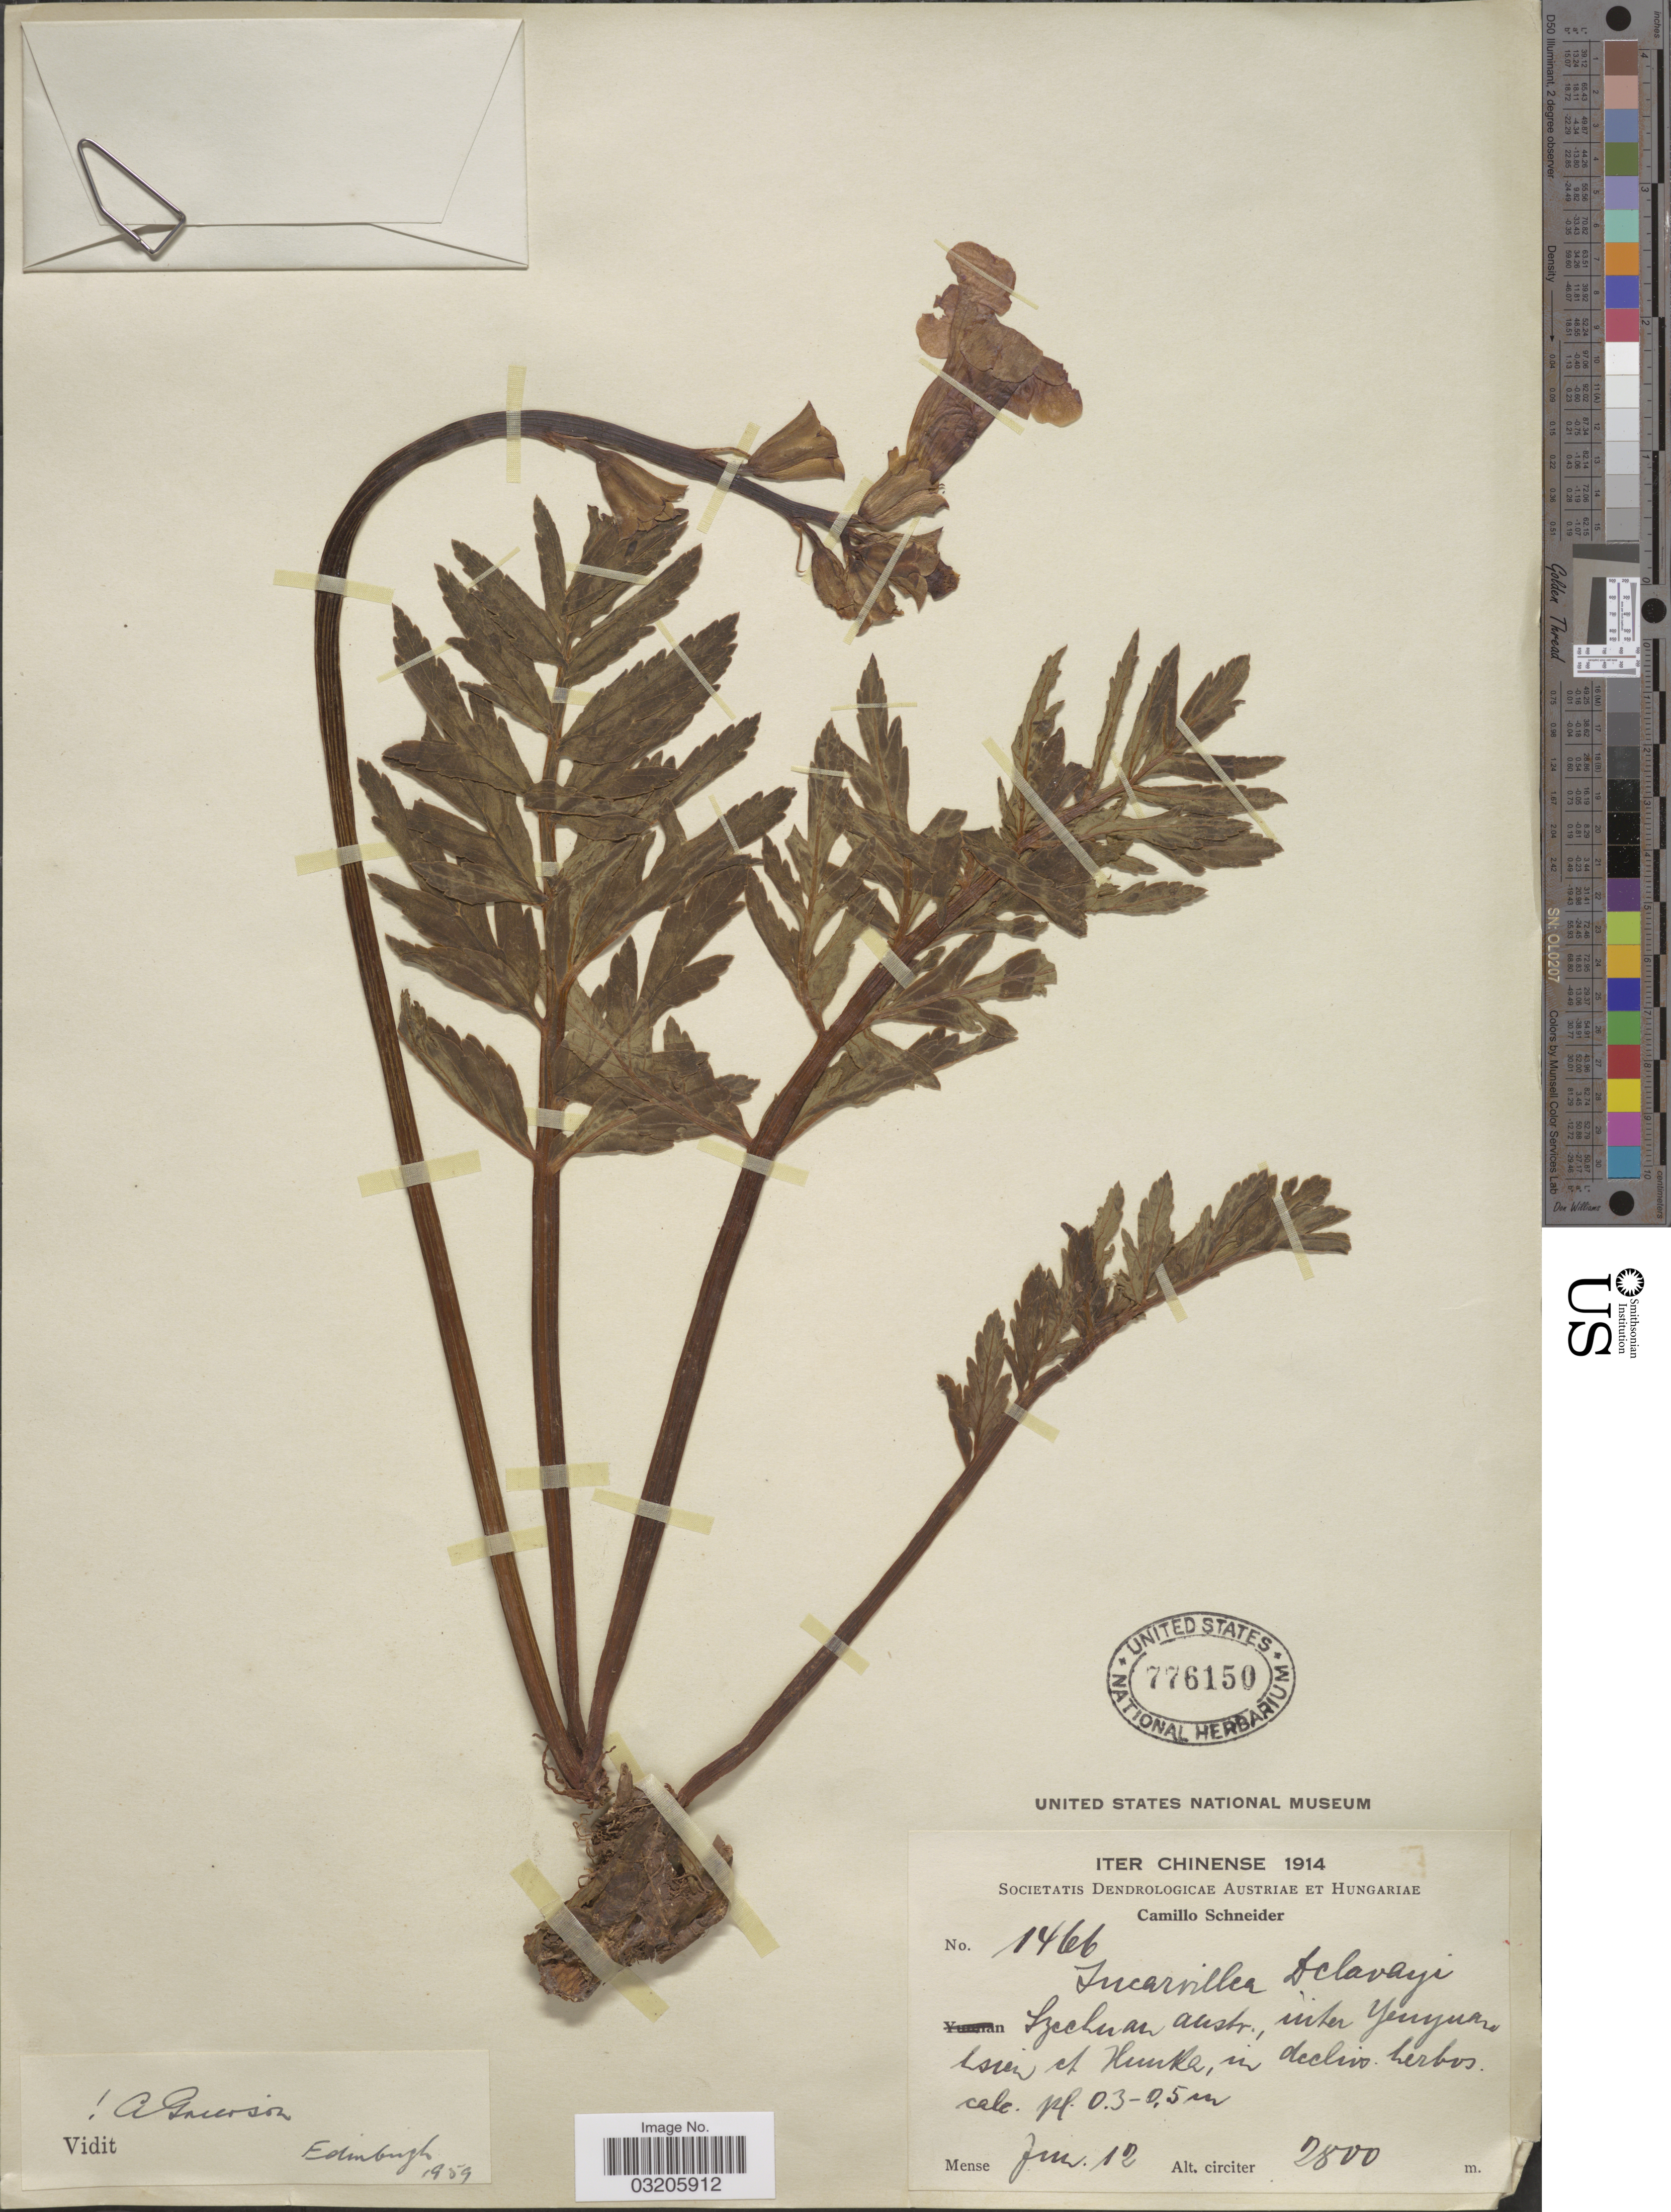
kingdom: Plantae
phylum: Tracheophyta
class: Magnoliopsida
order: Lamiales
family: Bignoniaceae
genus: Incarvillea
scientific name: Incarvillea delavayi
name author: Bureau & Franch.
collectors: C. K. Schneider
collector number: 1466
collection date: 1914-06-12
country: China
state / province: Sichuan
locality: Szechuan austr., inter Yunyuan [interpreted] hsien et Hunkle [interpreted].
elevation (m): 2800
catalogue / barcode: US 776150